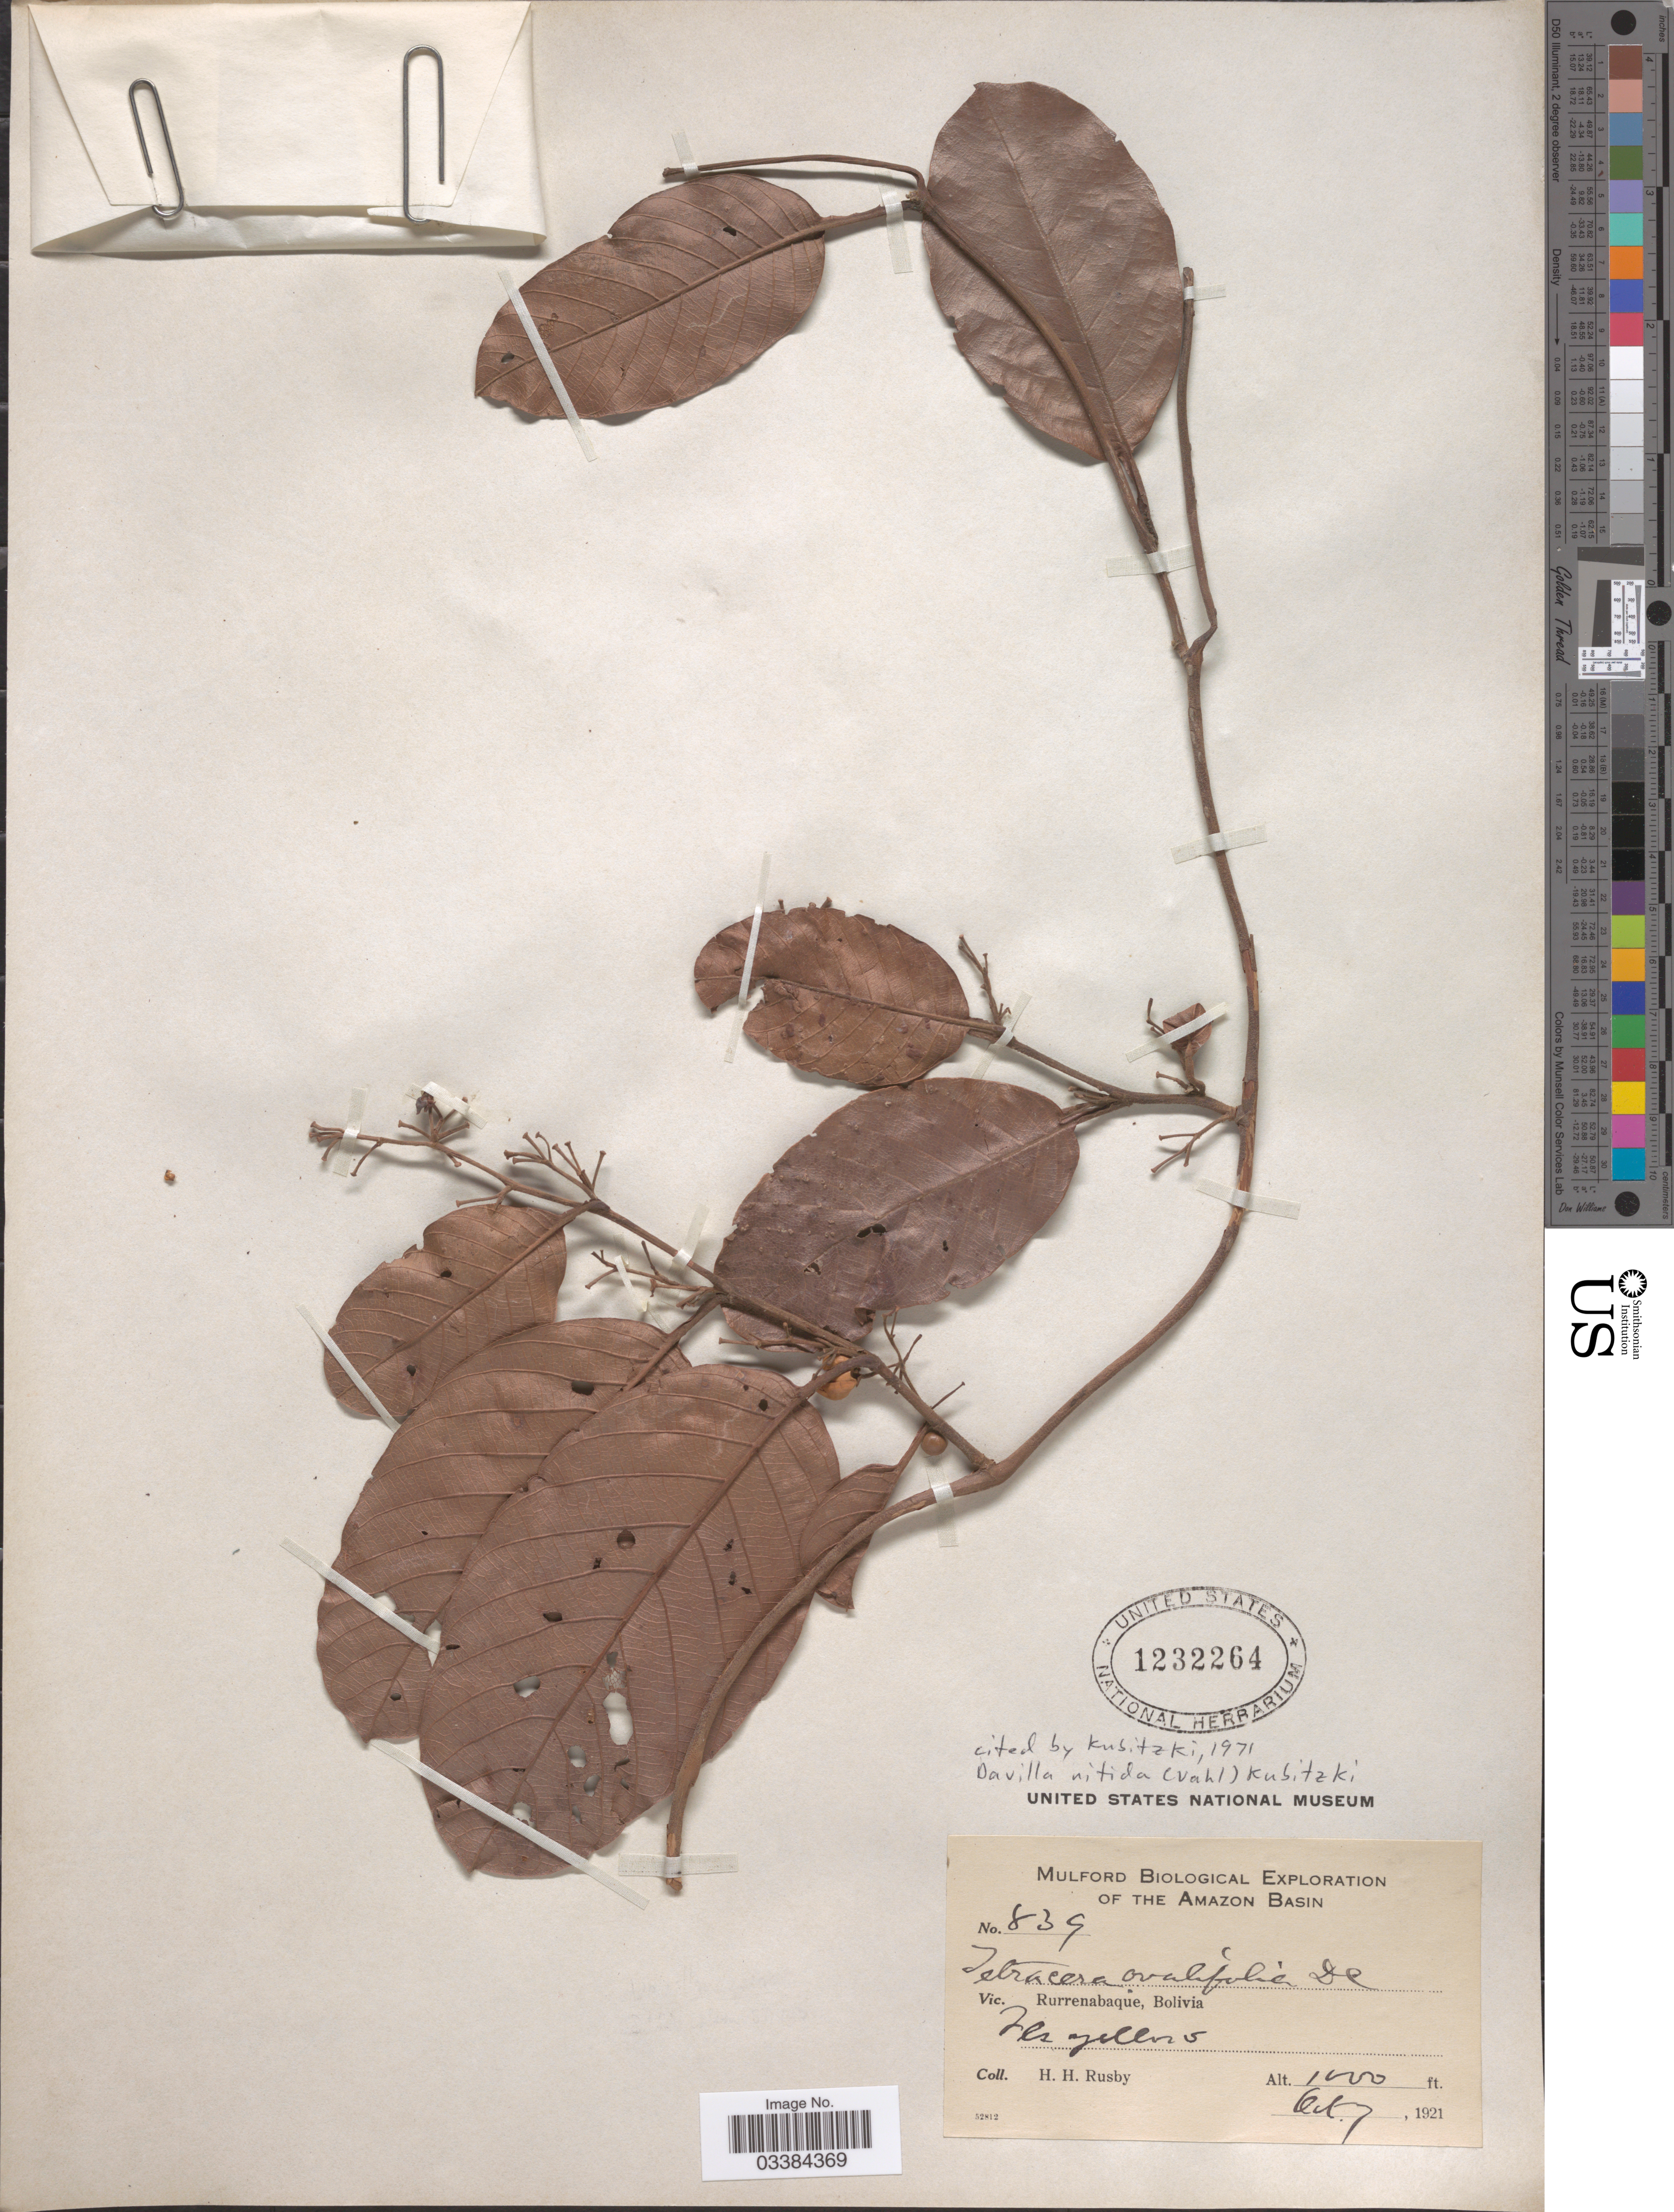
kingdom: Plantae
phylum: Tracheophyta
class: Magnoliopsida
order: Dilleniales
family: Dilleniaceae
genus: Davilla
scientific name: Davilla nitida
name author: (Vahl) Kubitzki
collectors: H. H. Rusby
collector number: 839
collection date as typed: Oct 7, 1921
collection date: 1921-10-07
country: Bolivia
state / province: Beni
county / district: José Ballivián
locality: Rurrenabaque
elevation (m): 305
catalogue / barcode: US 1232264